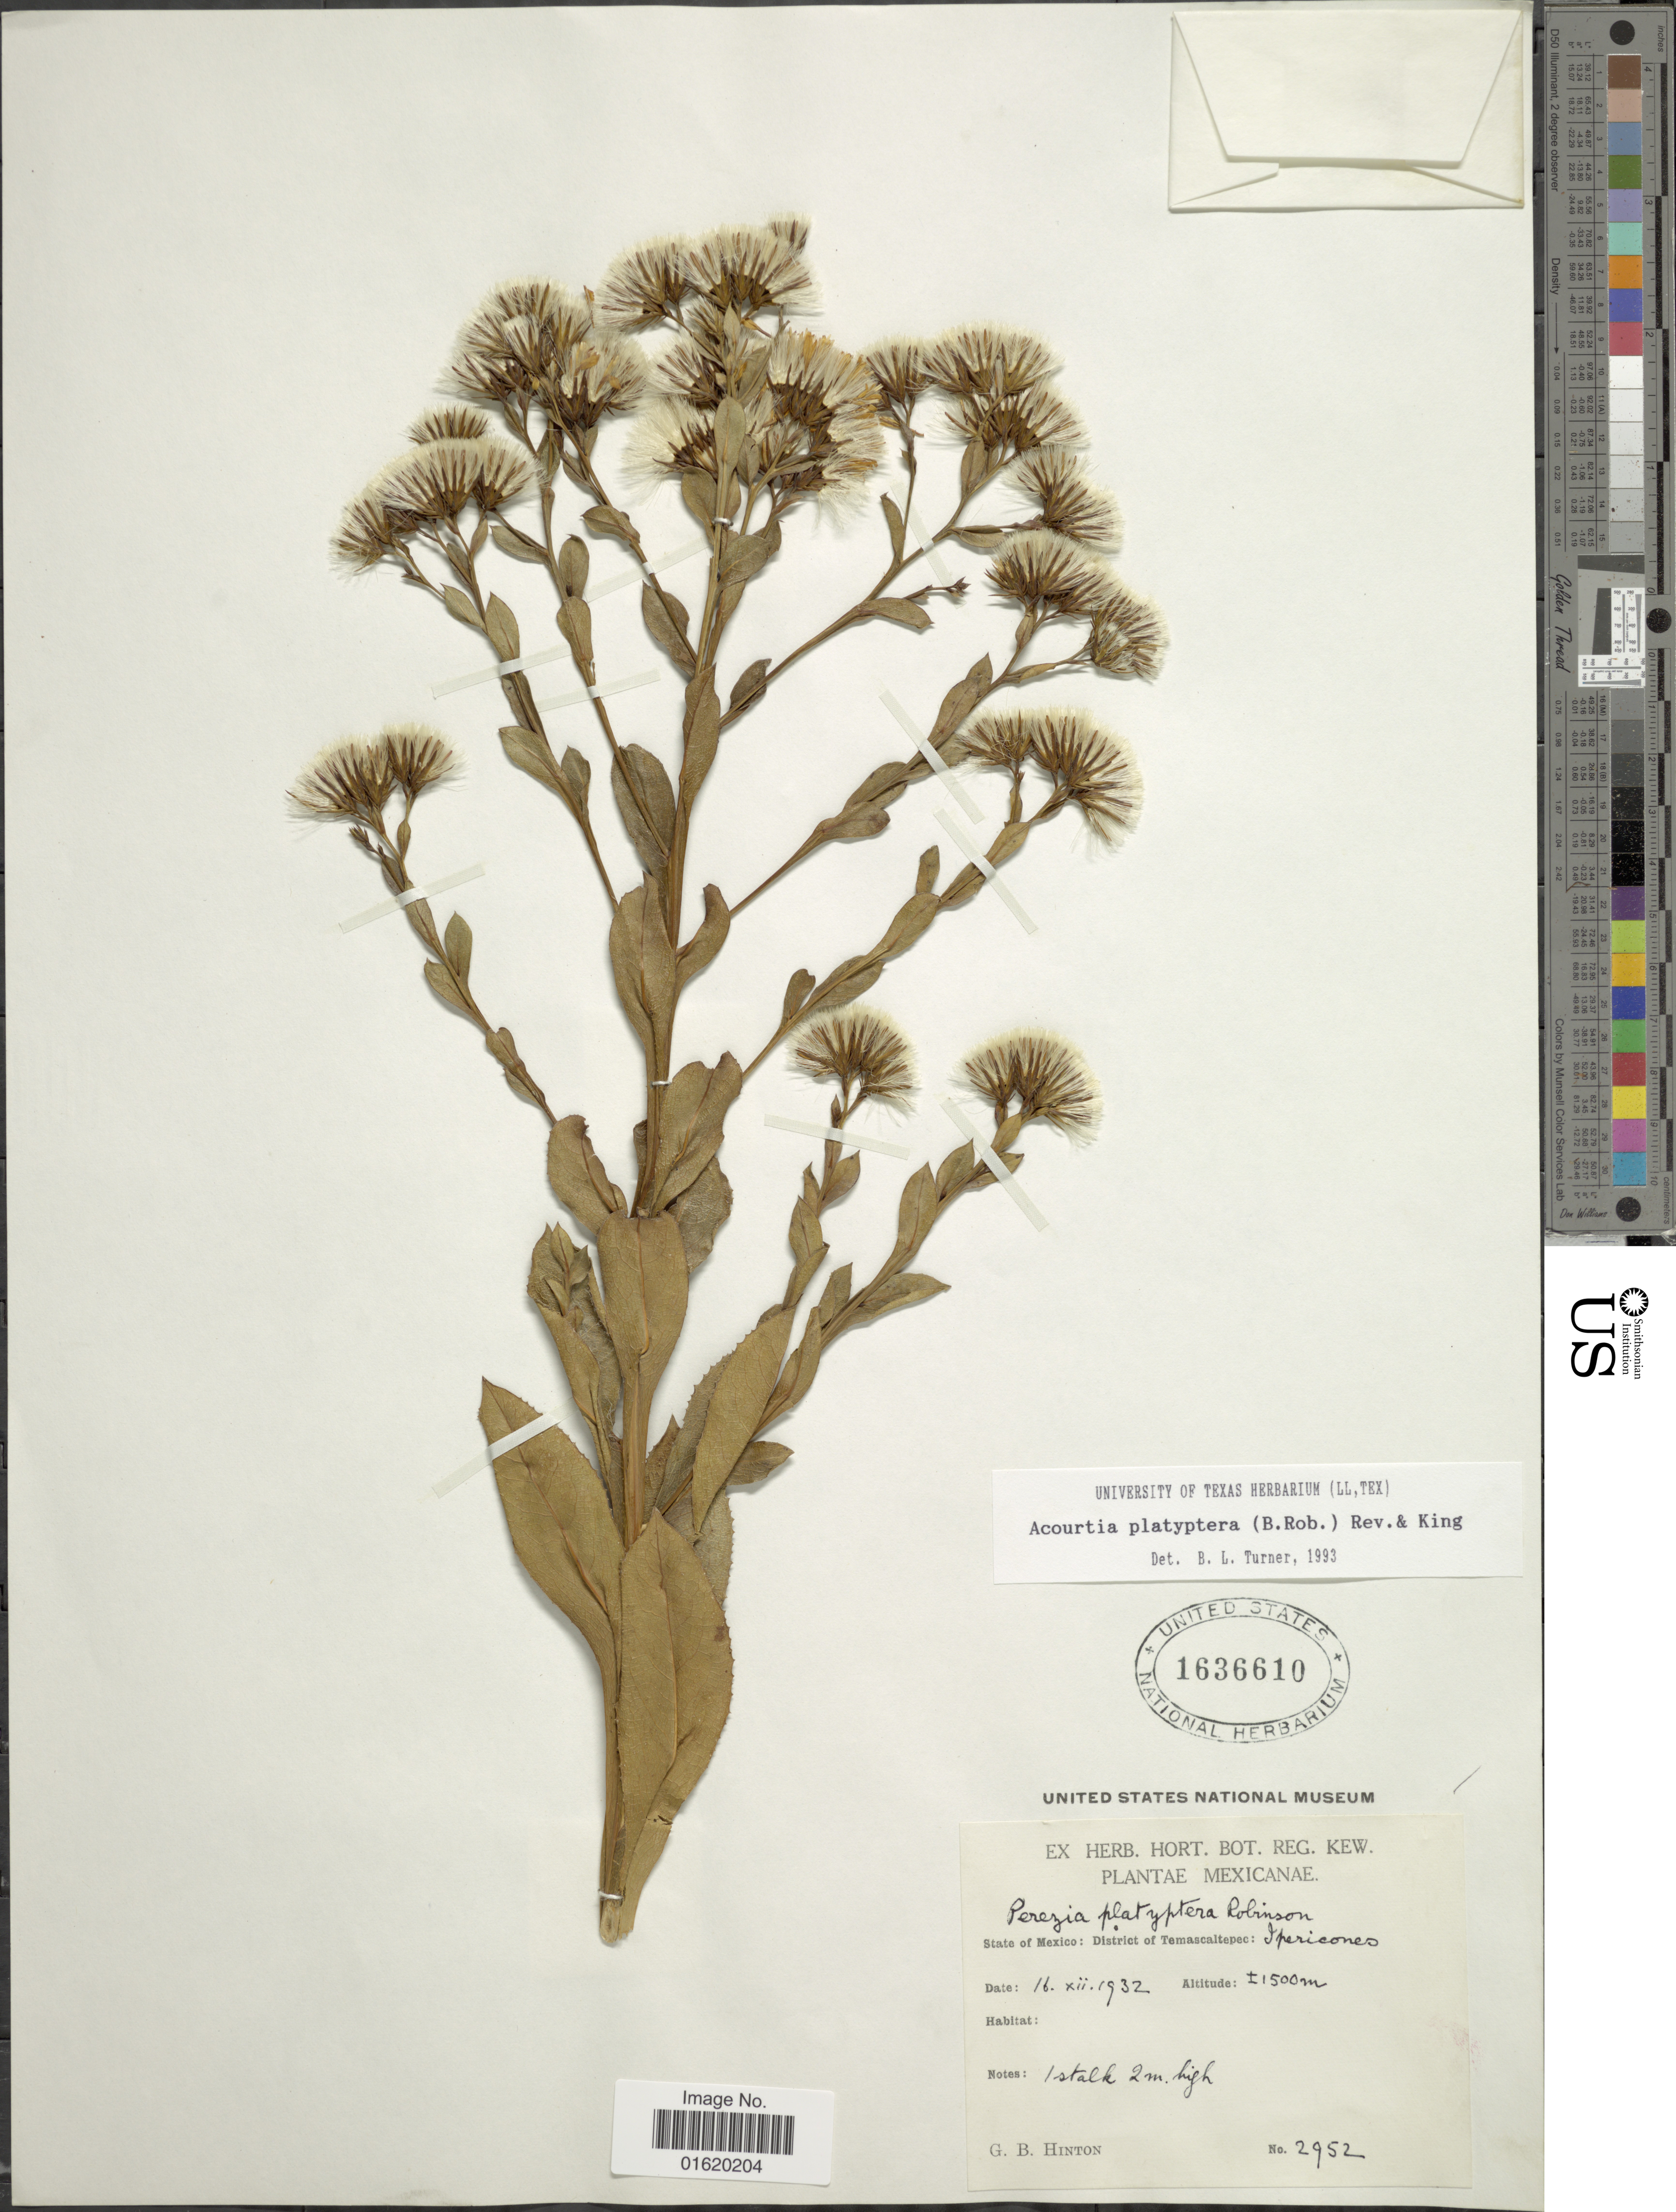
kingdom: Plantae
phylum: Tracheophyta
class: Magnoliopsida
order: Asterales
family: Asteraceae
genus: Acourtia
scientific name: Acourtia platyptera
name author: (B.L. Rob.) Reveal & R.M. King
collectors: G. B. Hinton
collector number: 2952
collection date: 1932-12-16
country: Mexico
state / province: México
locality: District of Temascaltepec: Ipericones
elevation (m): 1500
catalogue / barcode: US 1636610